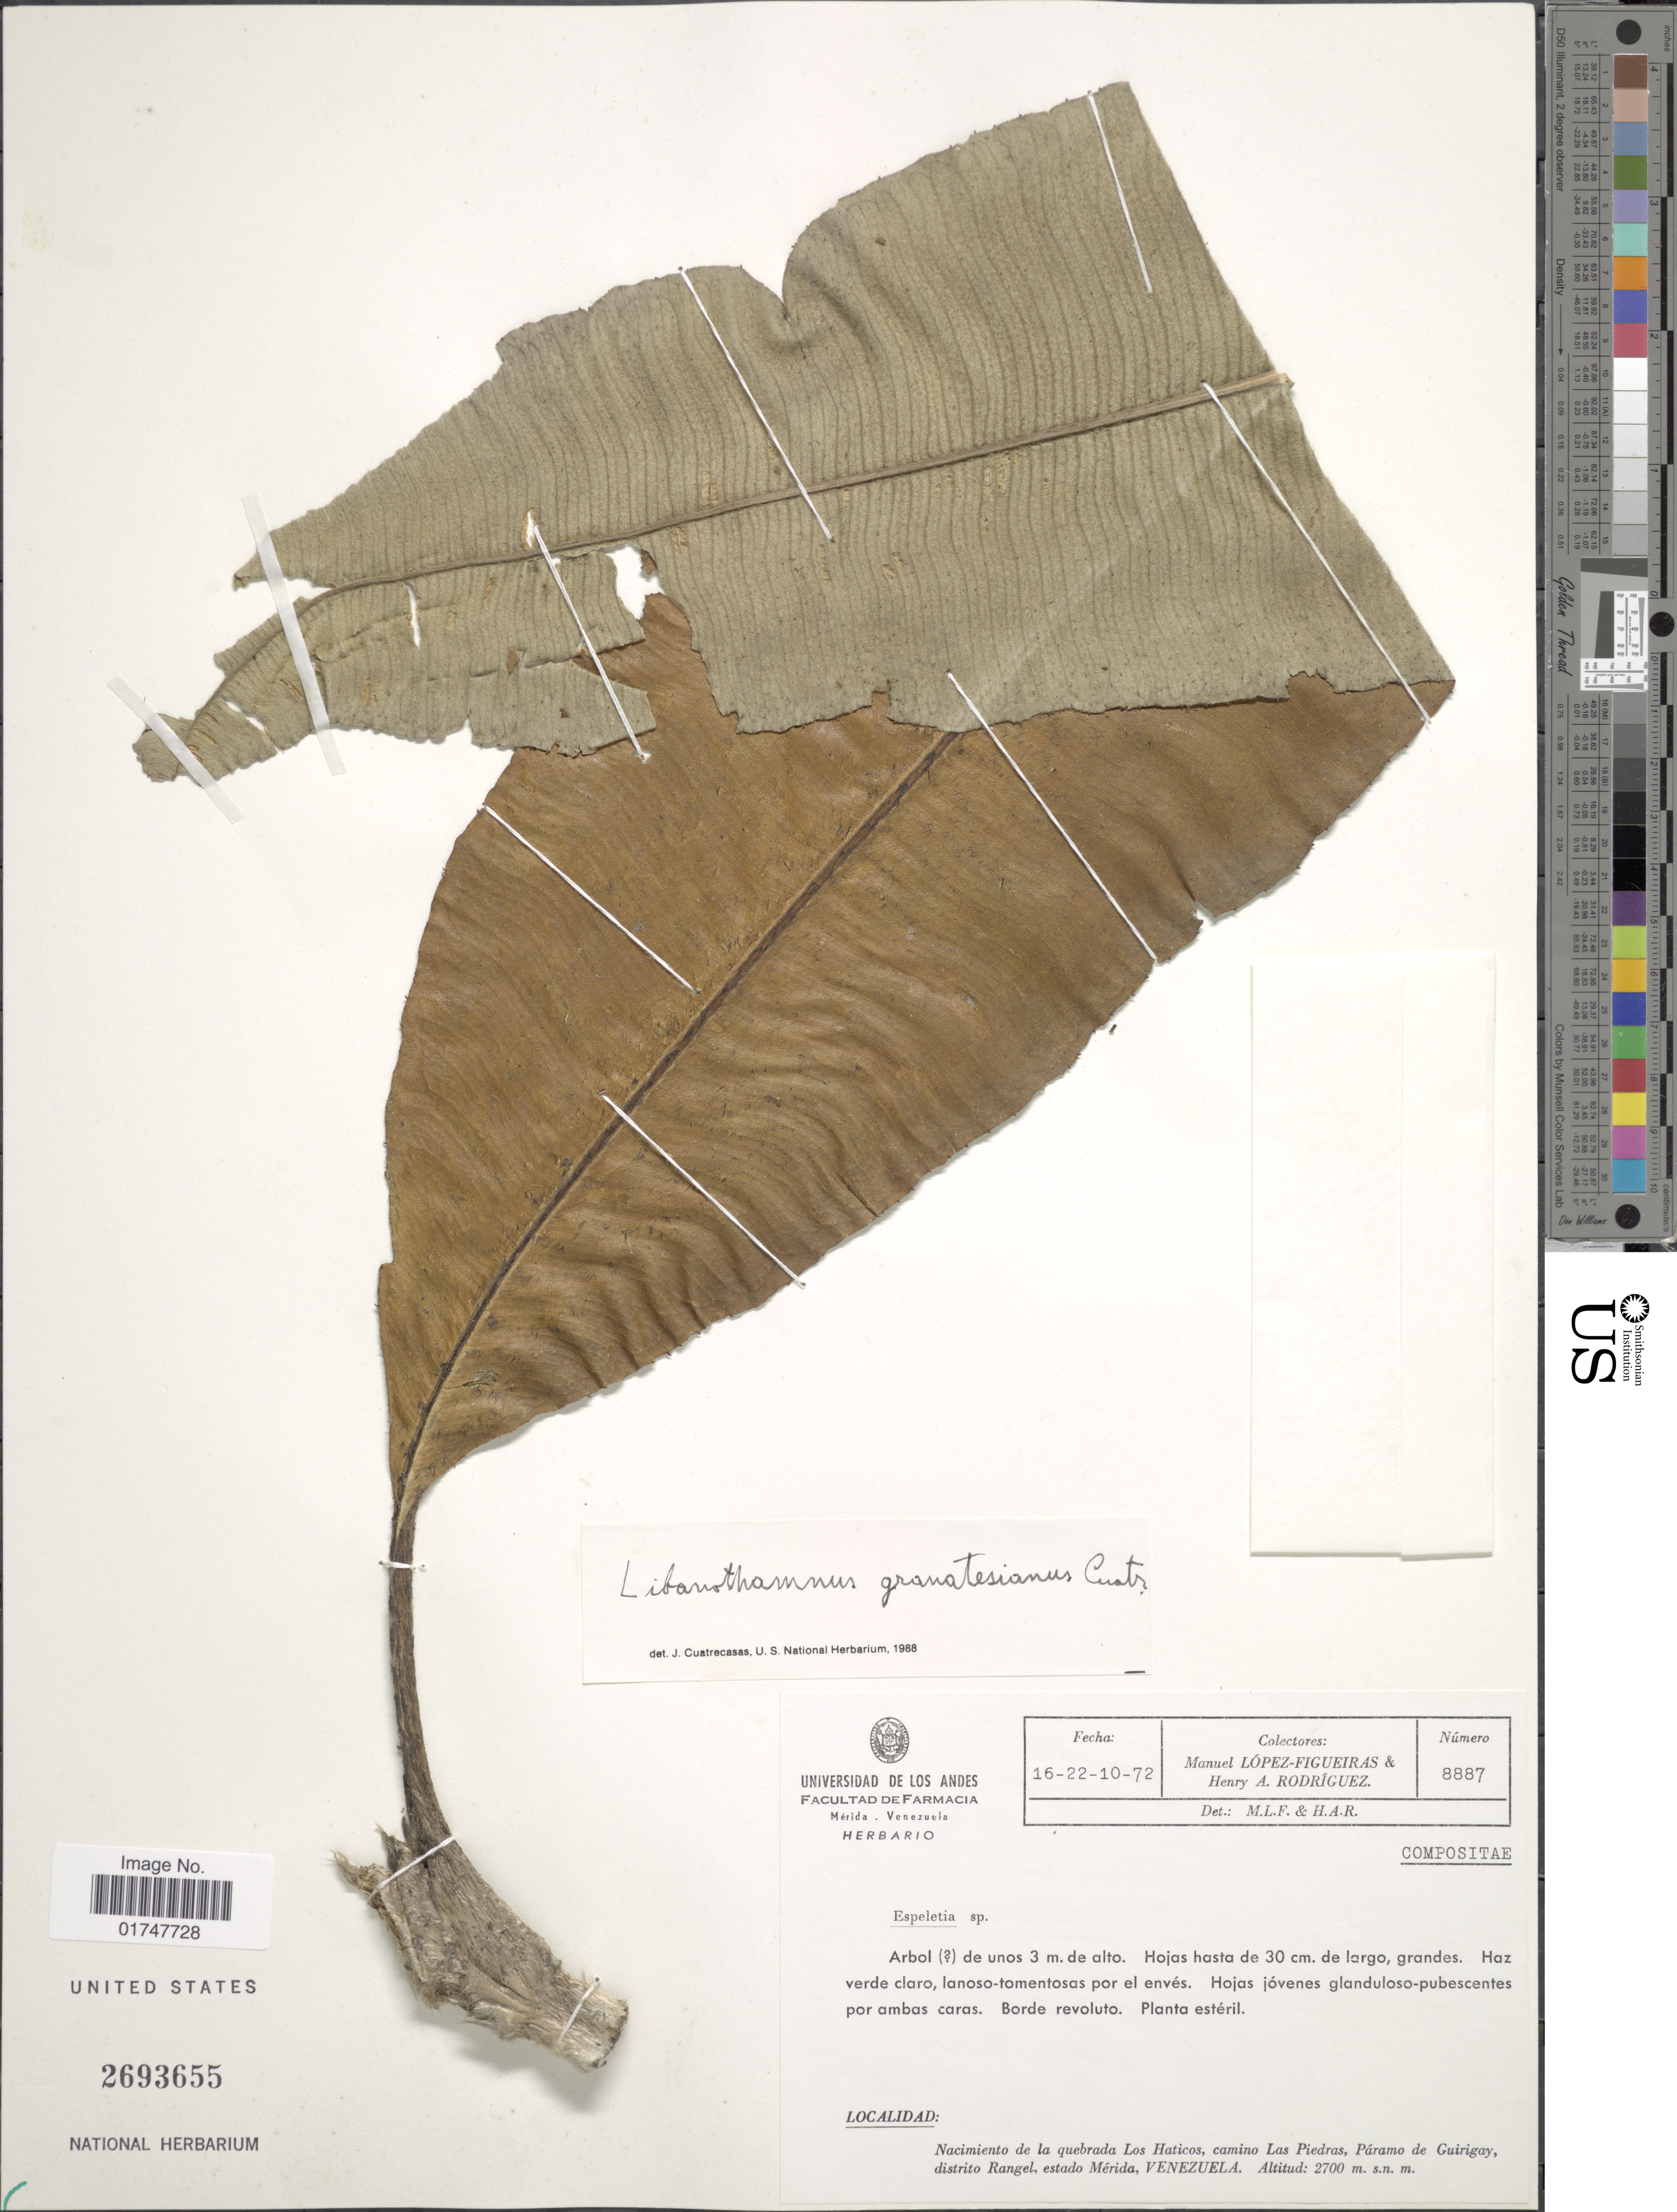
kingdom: Plantae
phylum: Tracheophyta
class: Magnoliopsida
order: Asterales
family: Asteraceae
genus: Libanothamnus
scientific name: Libanothamnus banksiifolius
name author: (Sch. Bip. & Ettingsh.) Cuatrec.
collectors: M. López Figueiras & H. A. Rodriguez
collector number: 8887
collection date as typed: Transcribed d/m/y: 16/10/72 to 22/10/72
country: Venezuela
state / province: Mérida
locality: Nacimiento de la quebrada Los Haticos, camino Las Piedras, Páramo de Guirigay, distrito Rangel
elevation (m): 2700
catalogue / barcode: US 2693655